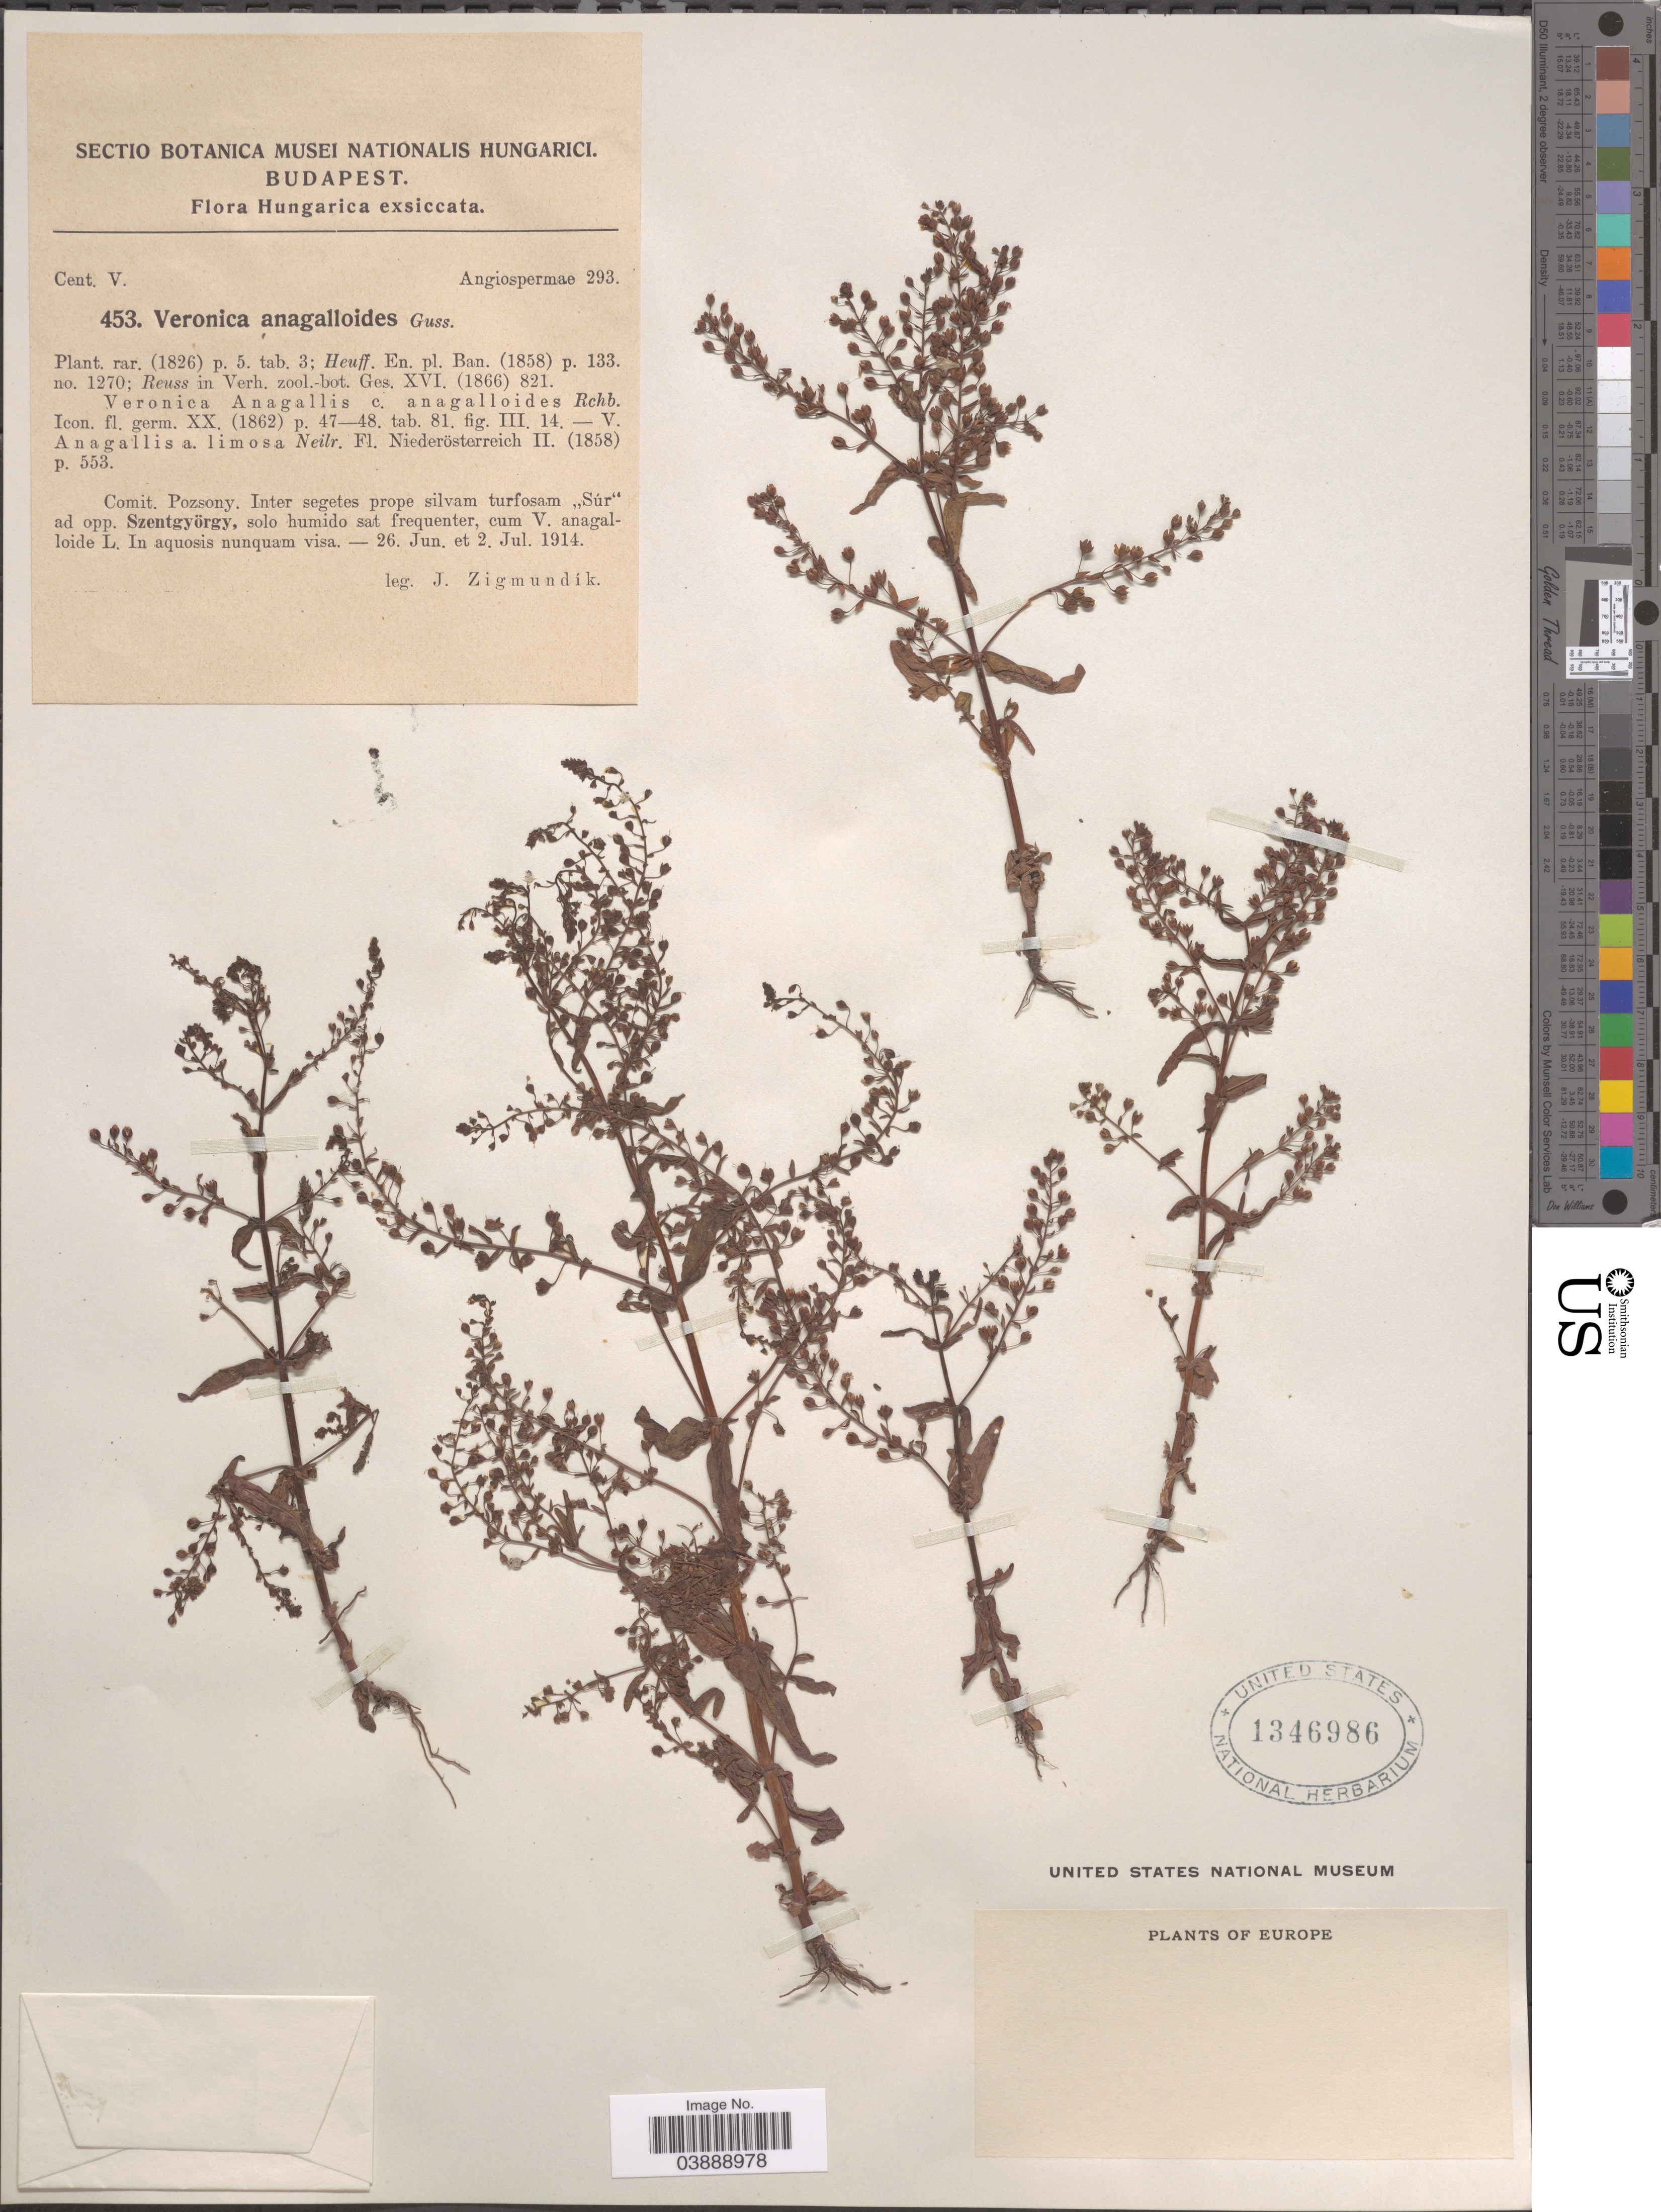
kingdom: Plantae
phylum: Tracheophyta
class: Magnoliopsida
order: Lamiales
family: Plantaginaceae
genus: Veronica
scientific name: Veronica anagalloides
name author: Gussone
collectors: J. Zigmundik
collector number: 453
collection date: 1914-06-26/1914-07-02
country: Hungary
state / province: Budapest, Capital District of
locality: Comit. Pozsony. Inter segetes prope silvam turfosam "Súr" ad opp. Szentgyörgy.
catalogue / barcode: US 1346986